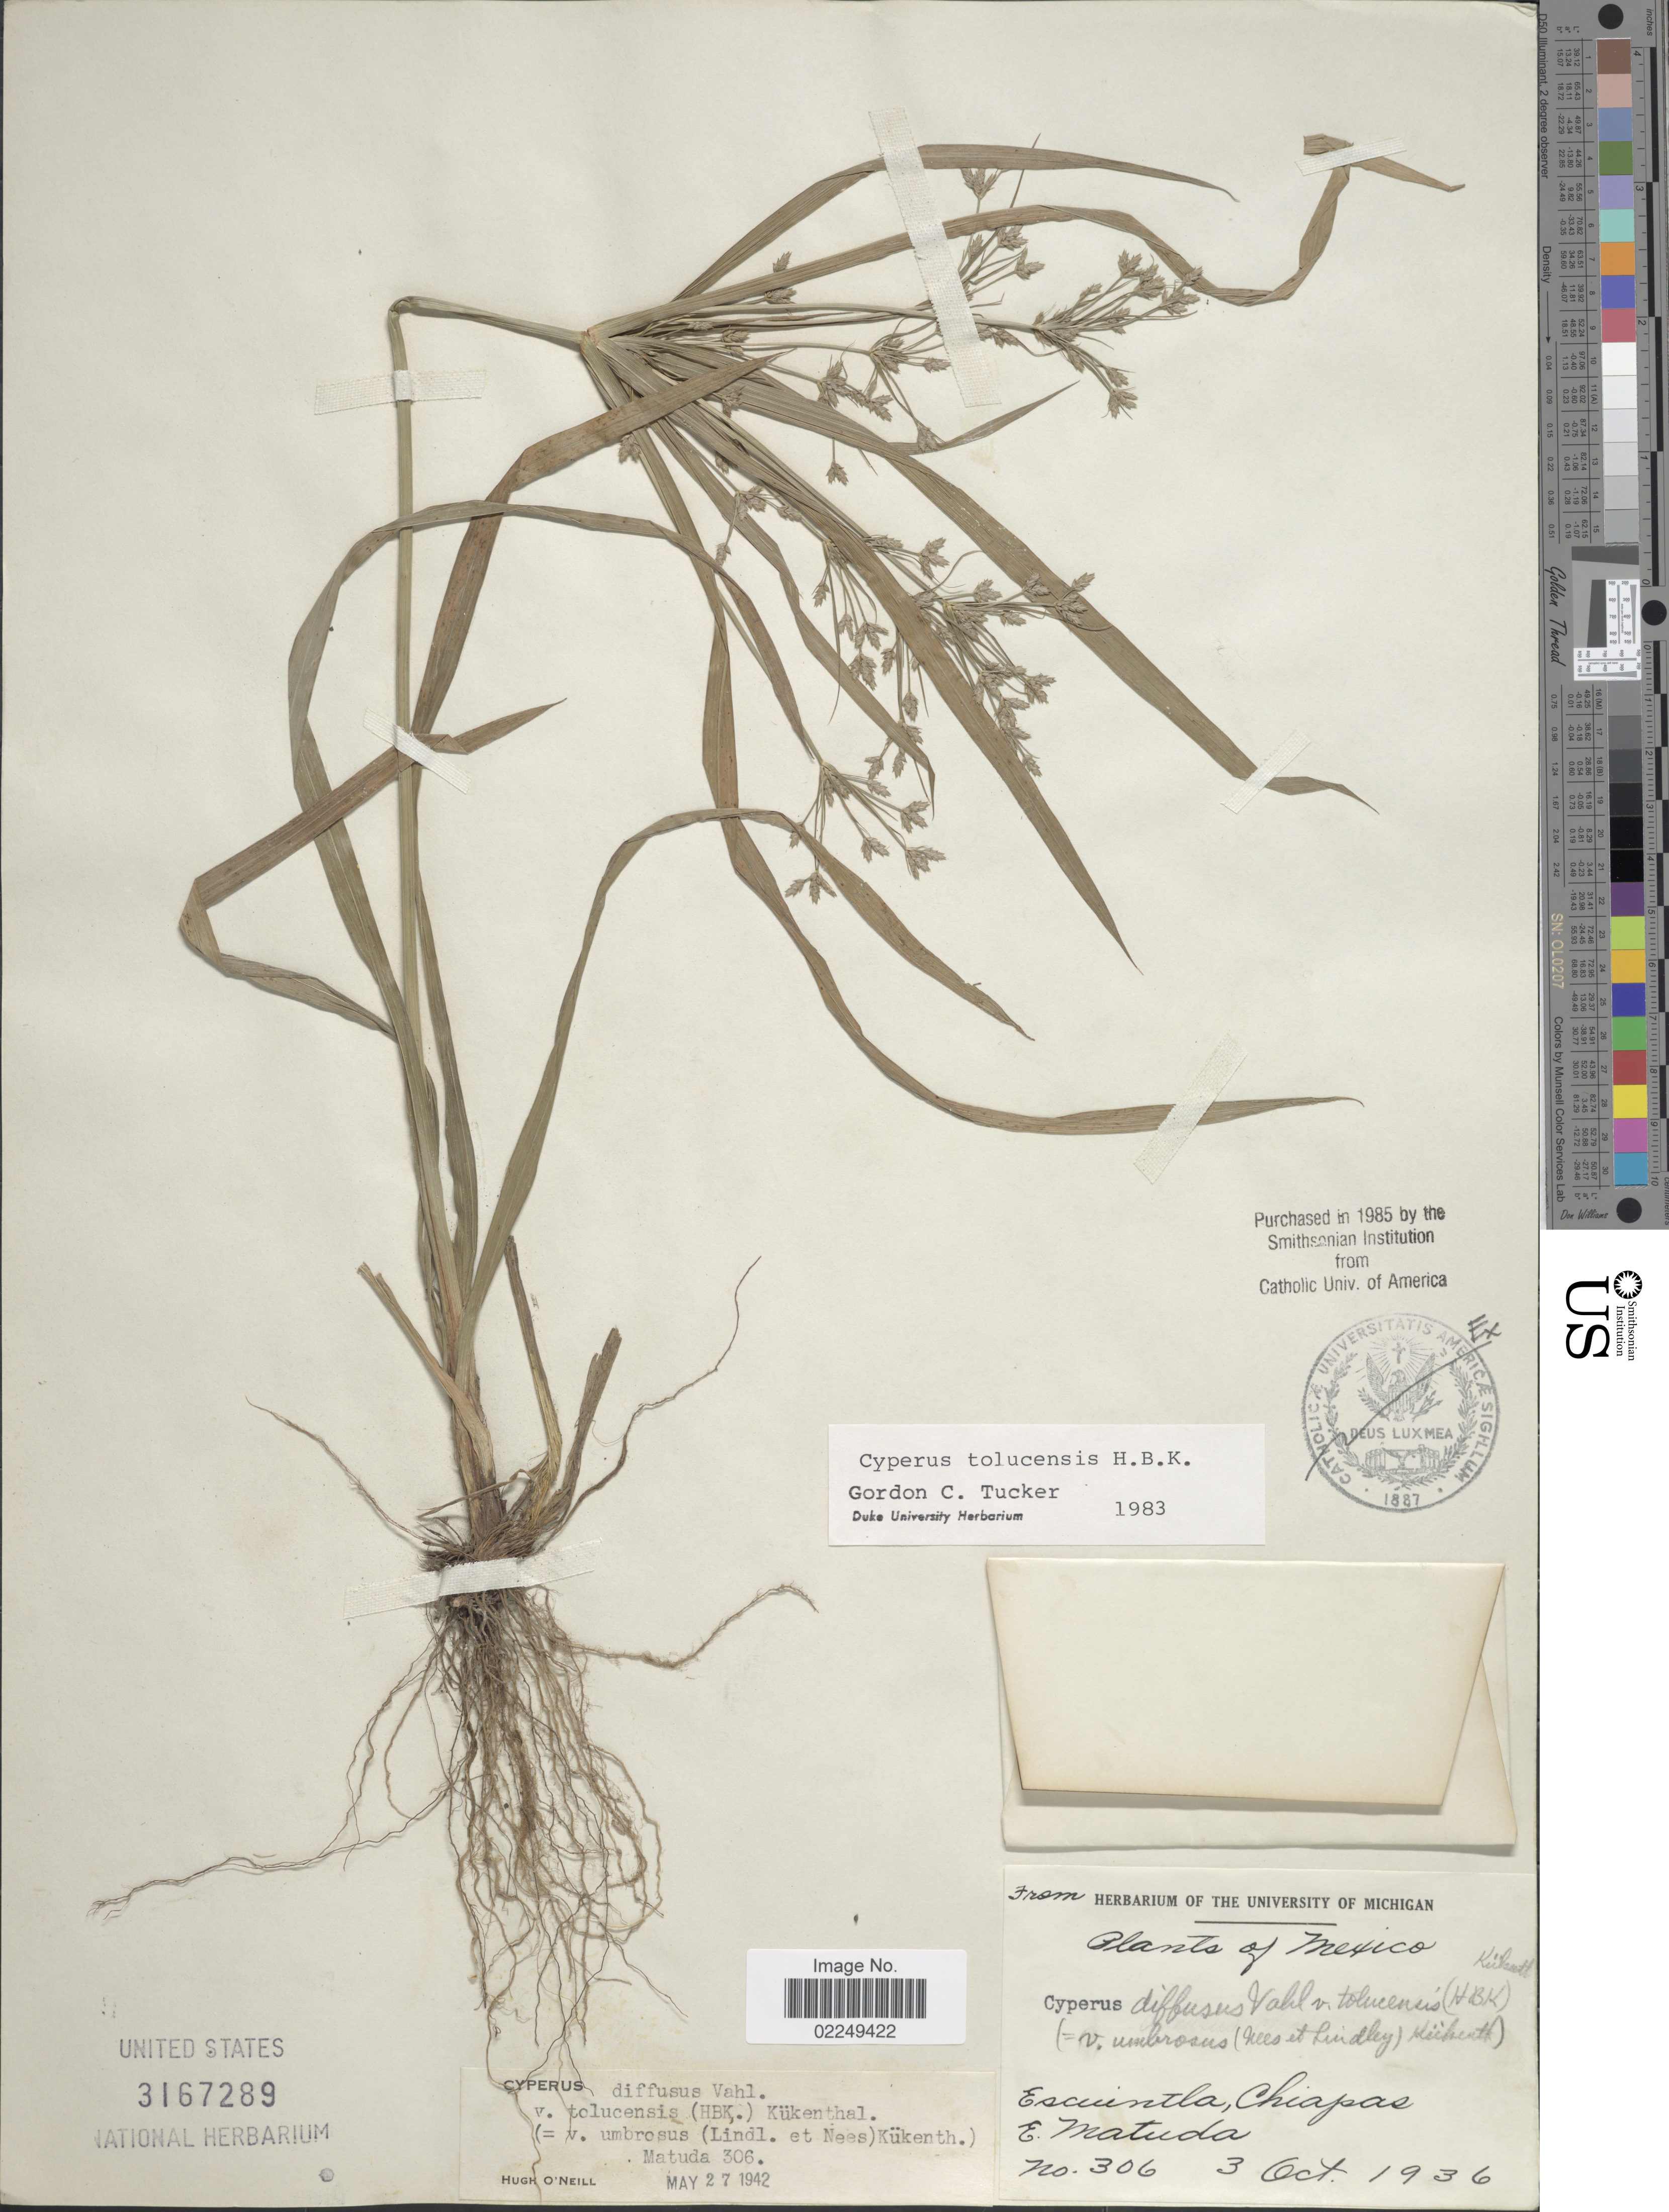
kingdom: Plantae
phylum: Tracheophyta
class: Liliopsida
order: Poales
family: Cyperaceae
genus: Cyperus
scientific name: Cyperus laxus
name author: Lam.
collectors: E. Matuda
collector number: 306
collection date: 1936-10-03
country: Mexico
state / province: Chiapas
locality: Escuintla, Chiapas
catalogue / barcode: US 3167289